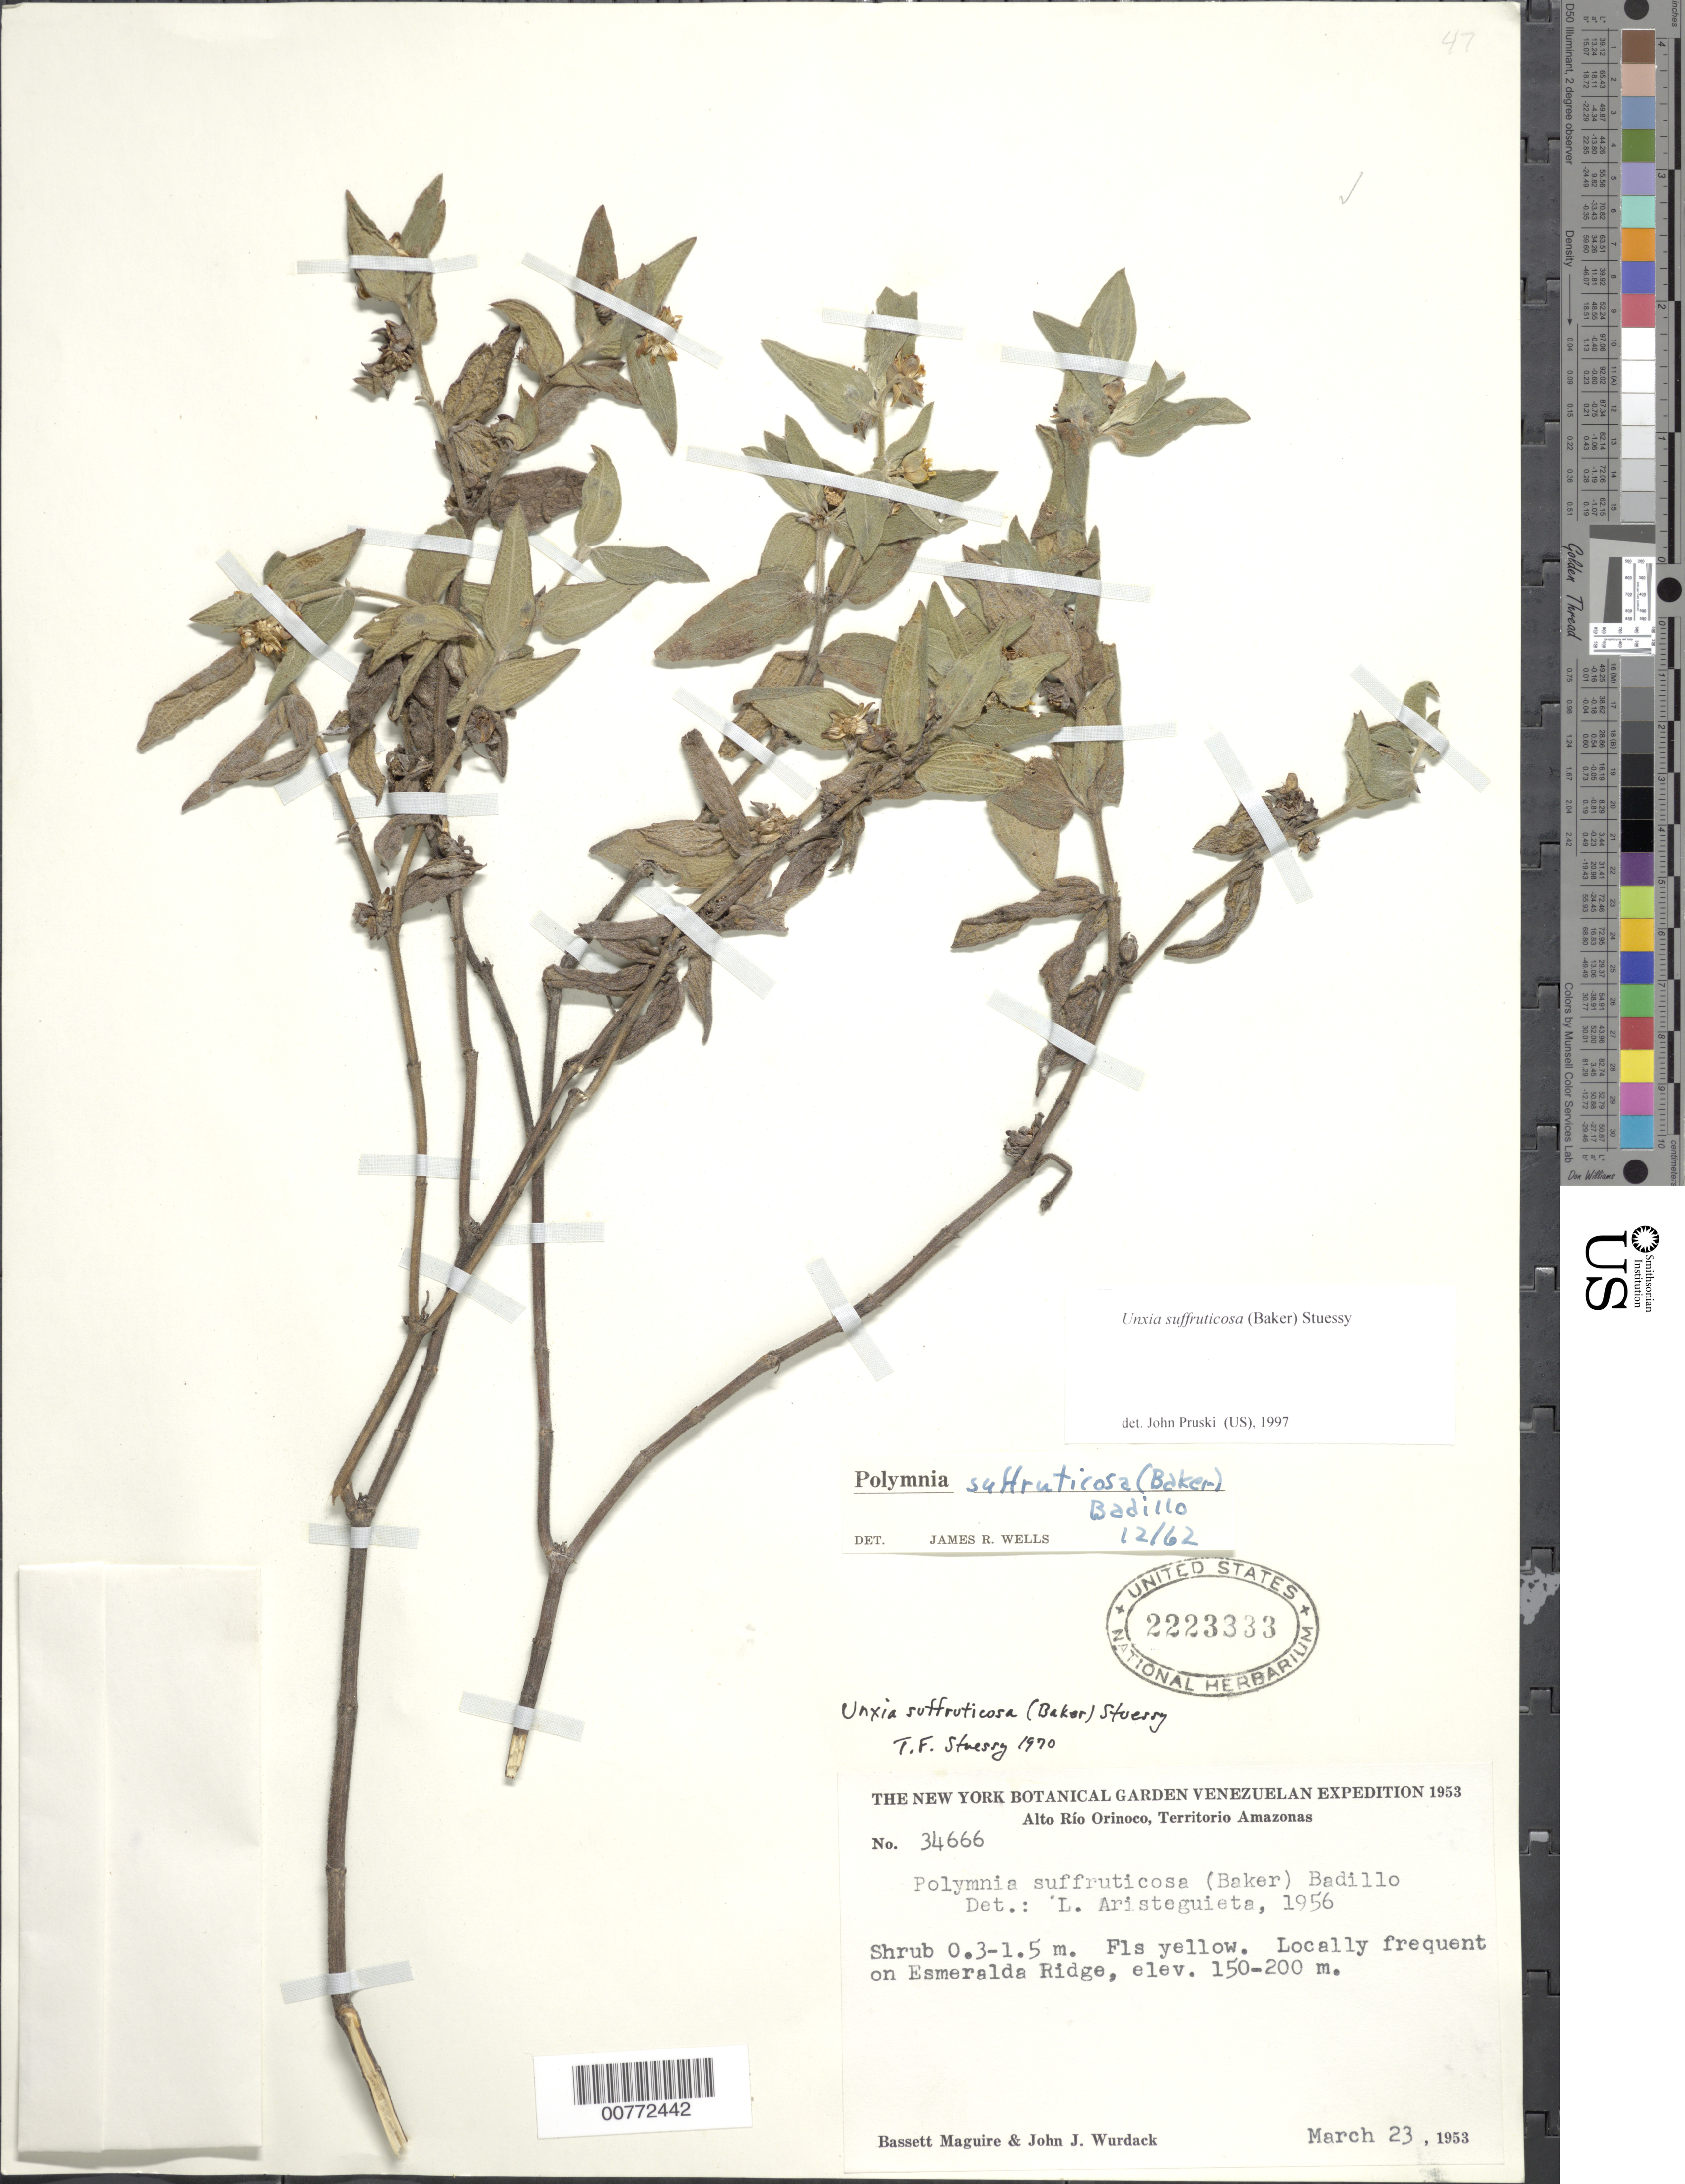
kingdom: Plantae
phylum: Tracheophyta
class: Magnoliopsida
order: Asterales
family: Asteraceae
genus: Unxia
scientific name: Unxia suffruticosa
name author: (Baker) Steussy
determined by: Pruski, J. F.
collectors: B. Maguire & J. J. Wurdack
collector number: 34666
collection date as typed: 23-Mar-53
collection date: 1953-03-23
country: Venezuela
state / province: Amazonas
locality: Alto Río Orinoco, Esmeralda Ridge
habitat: Ridge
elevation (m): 150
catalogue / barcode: US 2223333